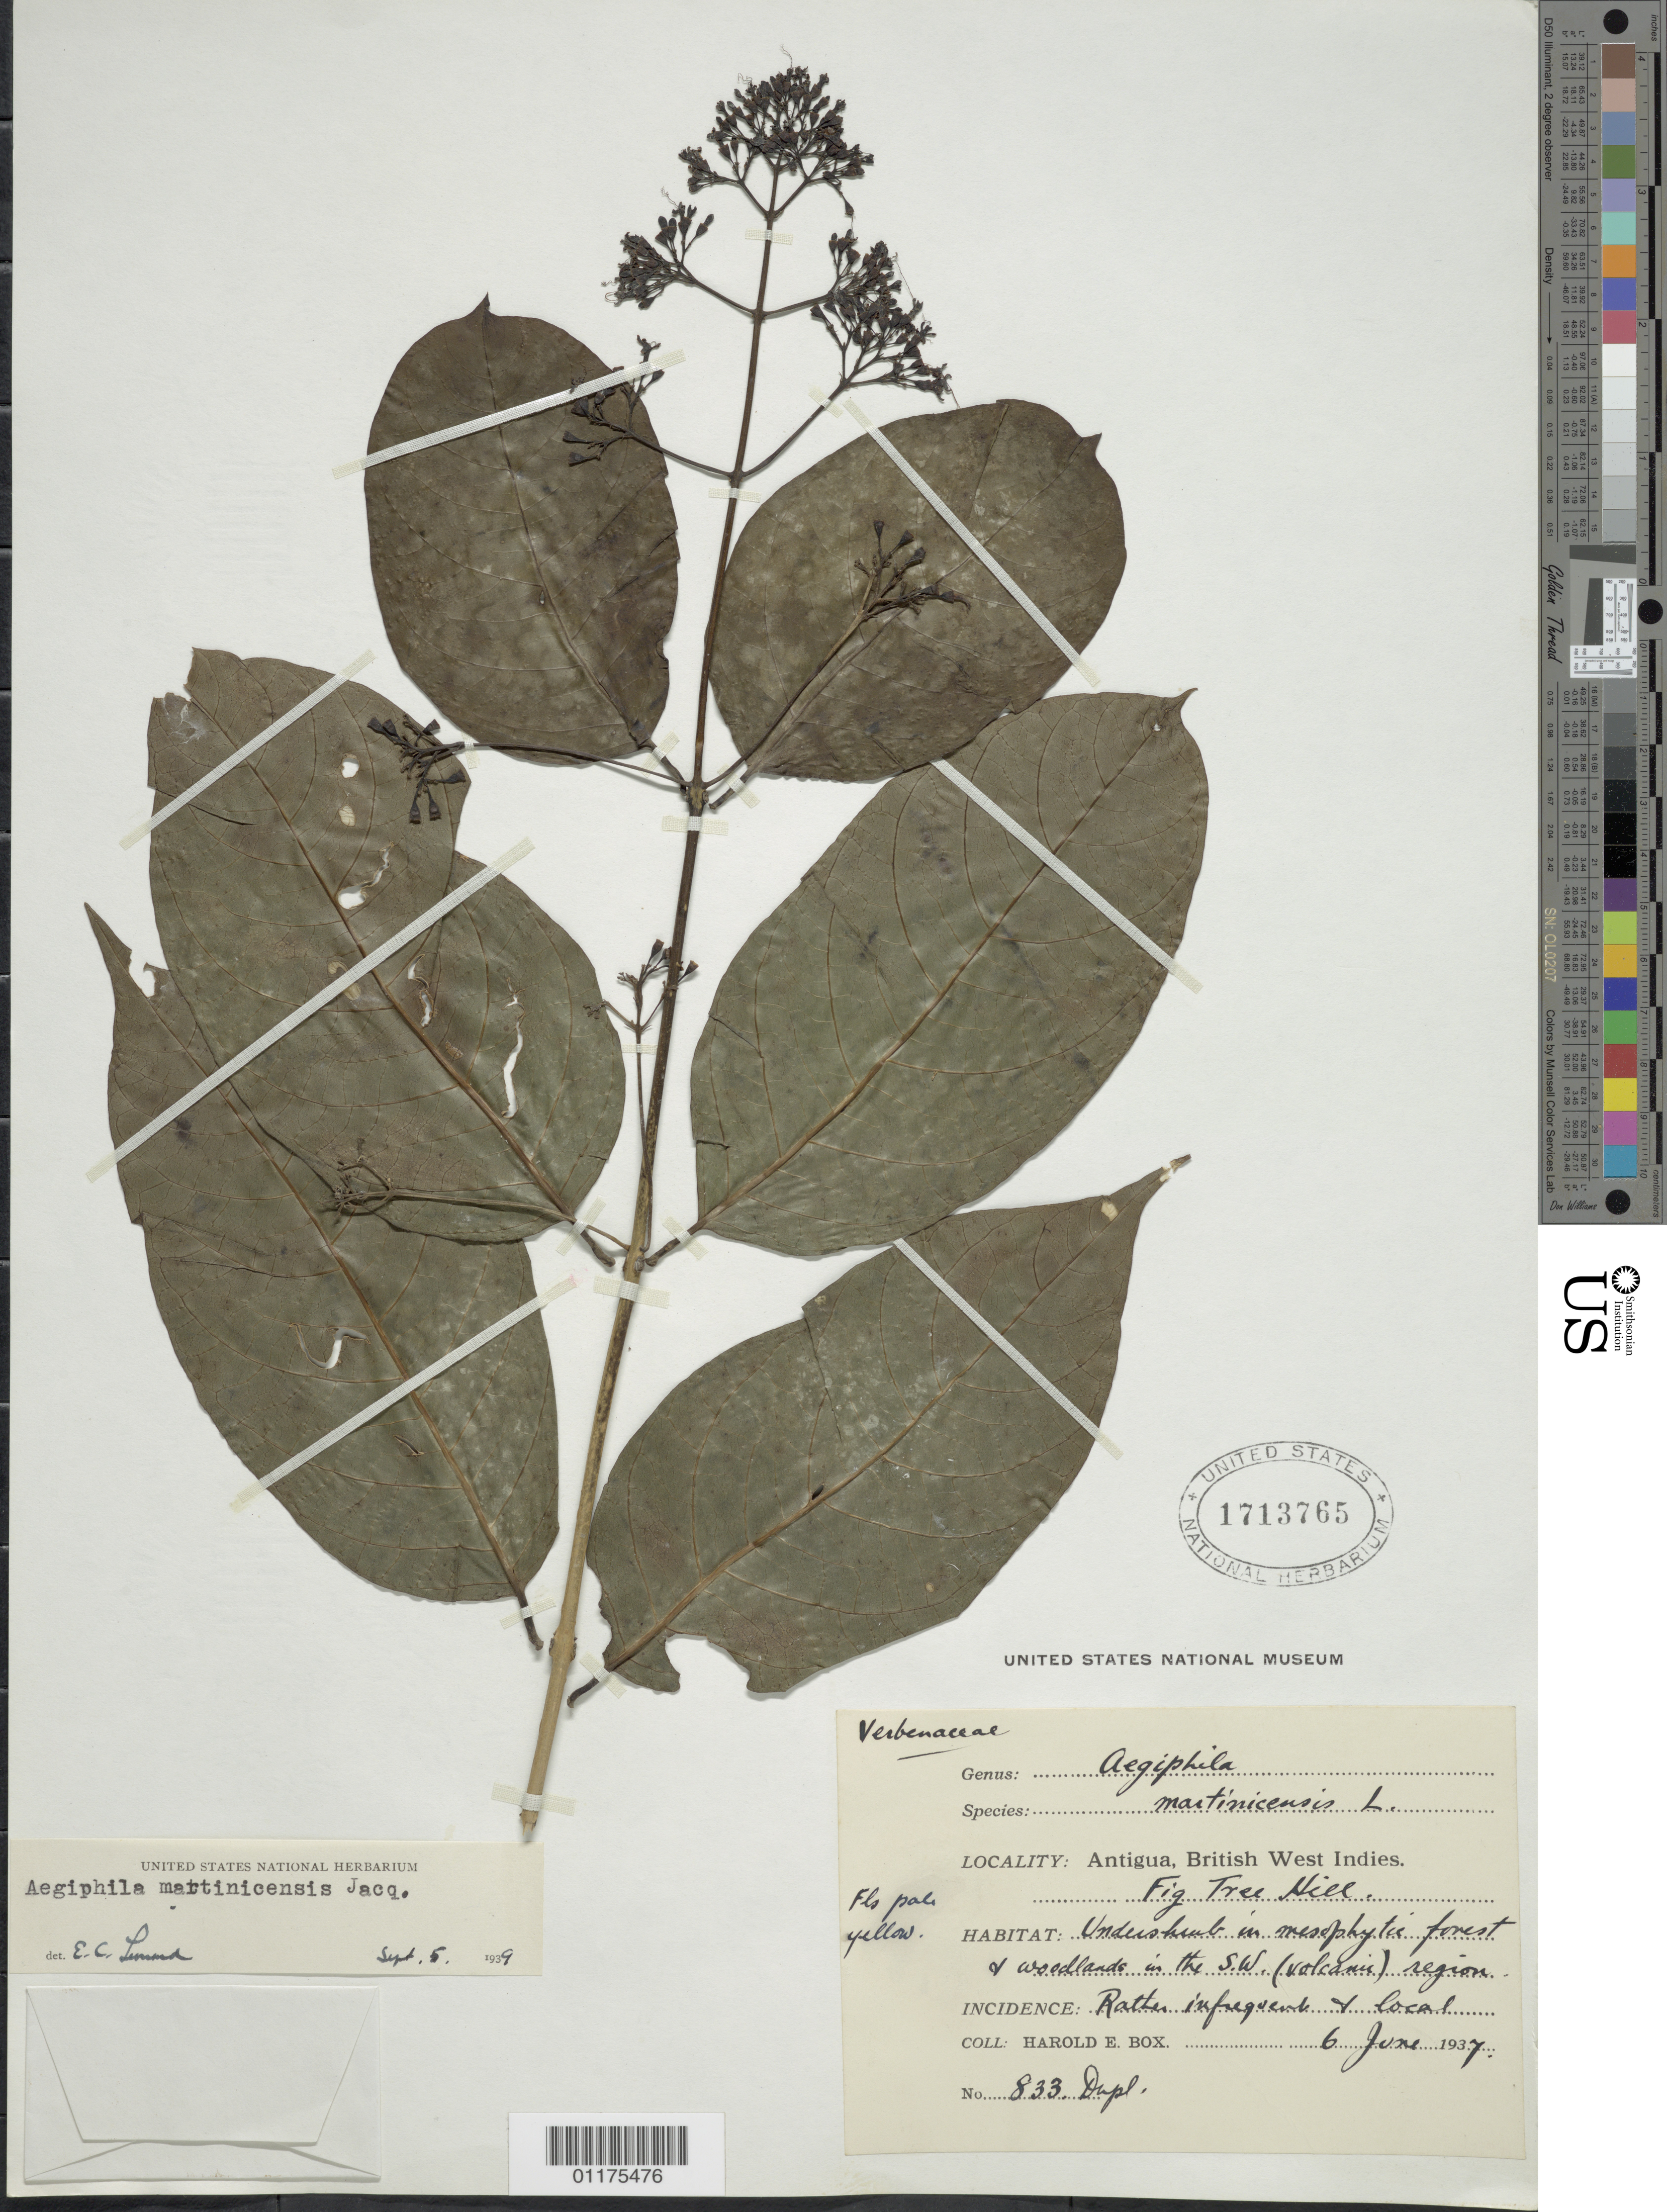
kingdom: Plantae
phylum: Tracheophyta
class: Magnoliopsida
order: Lamiales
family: Lamiaceae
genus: Aegiphila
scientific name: Aegiphila martinicensis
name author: Jacq.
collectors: H. E. Box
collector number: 833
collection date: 1934-06-06 or 1937-06-06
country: Antigua and Barbuda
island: Antigua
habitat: Undershrub in mesophytic forest and woodlands in SW (volcanic) region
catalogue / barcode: US 1713765